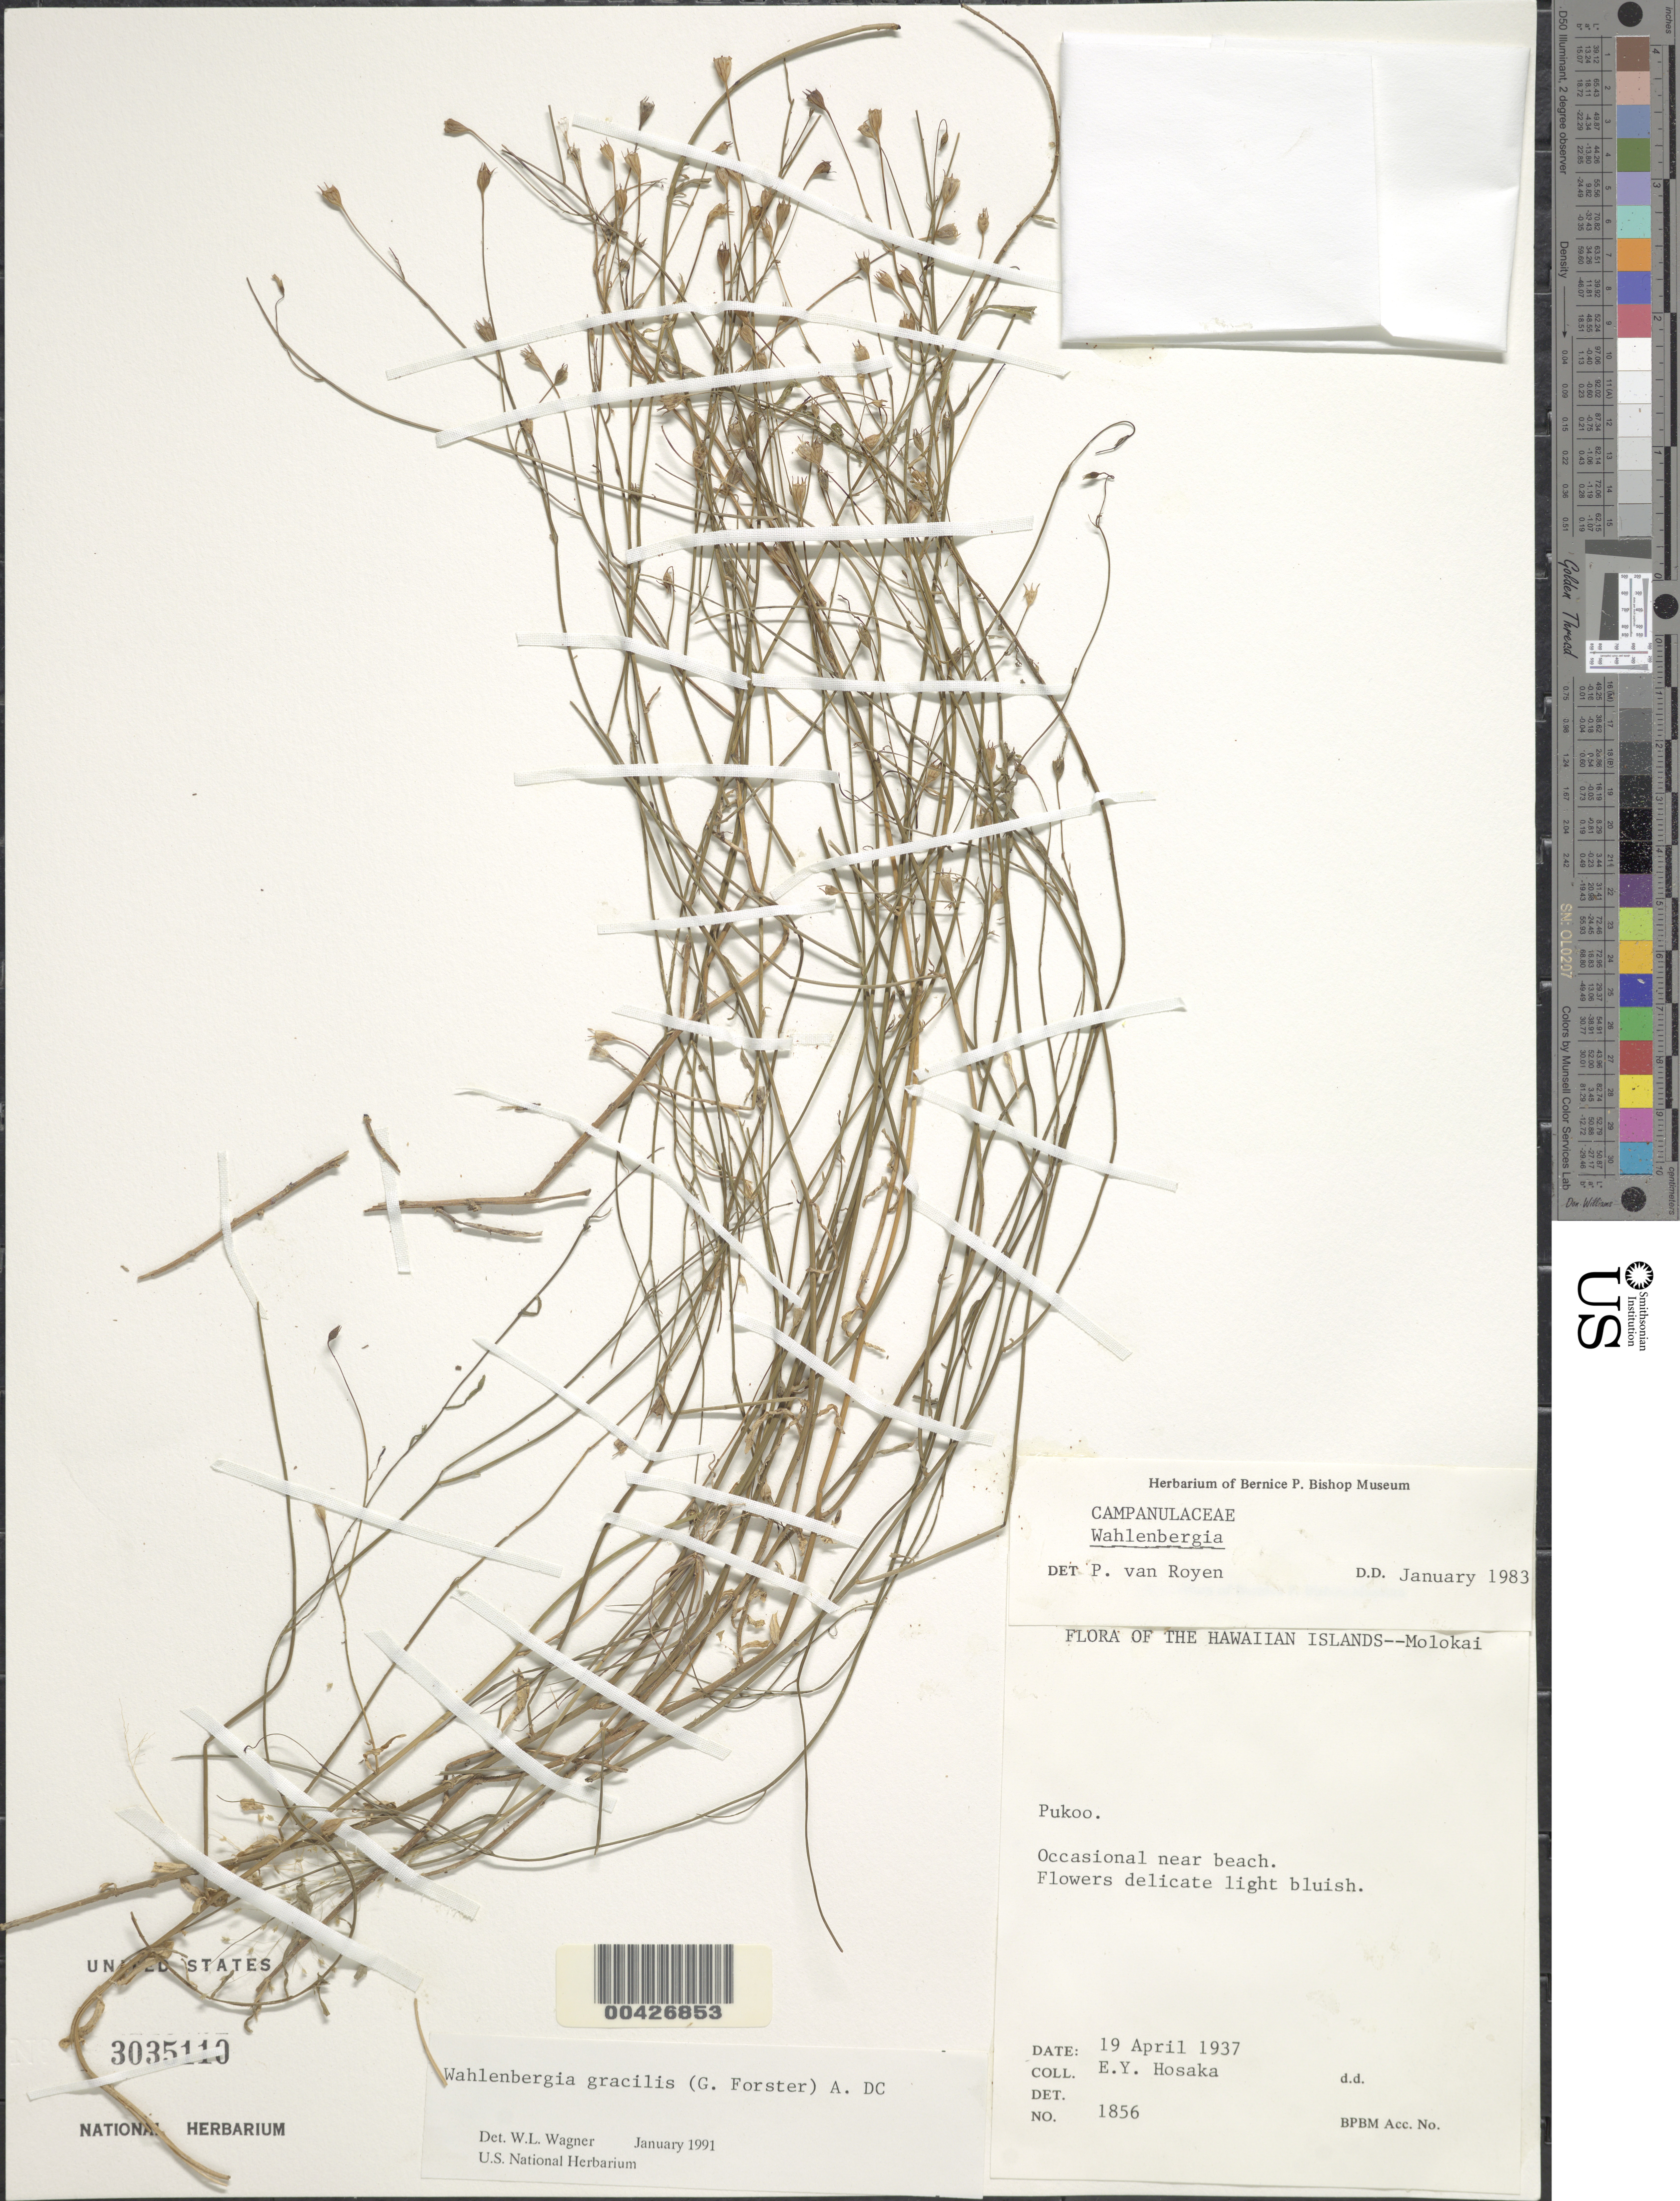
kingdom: Plantae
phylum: Tracheophyta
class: Magnoliopsida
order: Asterales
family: Campanulaceae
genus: Wahlenbergia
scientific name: Wahlenbergia gracilis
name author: A. DC.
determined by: Wagner, W. L., (BOT), Smithsonian Institution - National Museum of Natural History (UNITED STATES)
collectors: E. Y. Hosaka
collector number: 1856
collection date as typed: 19 Apr 1937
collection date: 1937-04-19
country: United States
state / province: Hawaii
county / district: Maui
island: Moloka'i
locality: Pukoo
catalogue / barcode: US 3035110